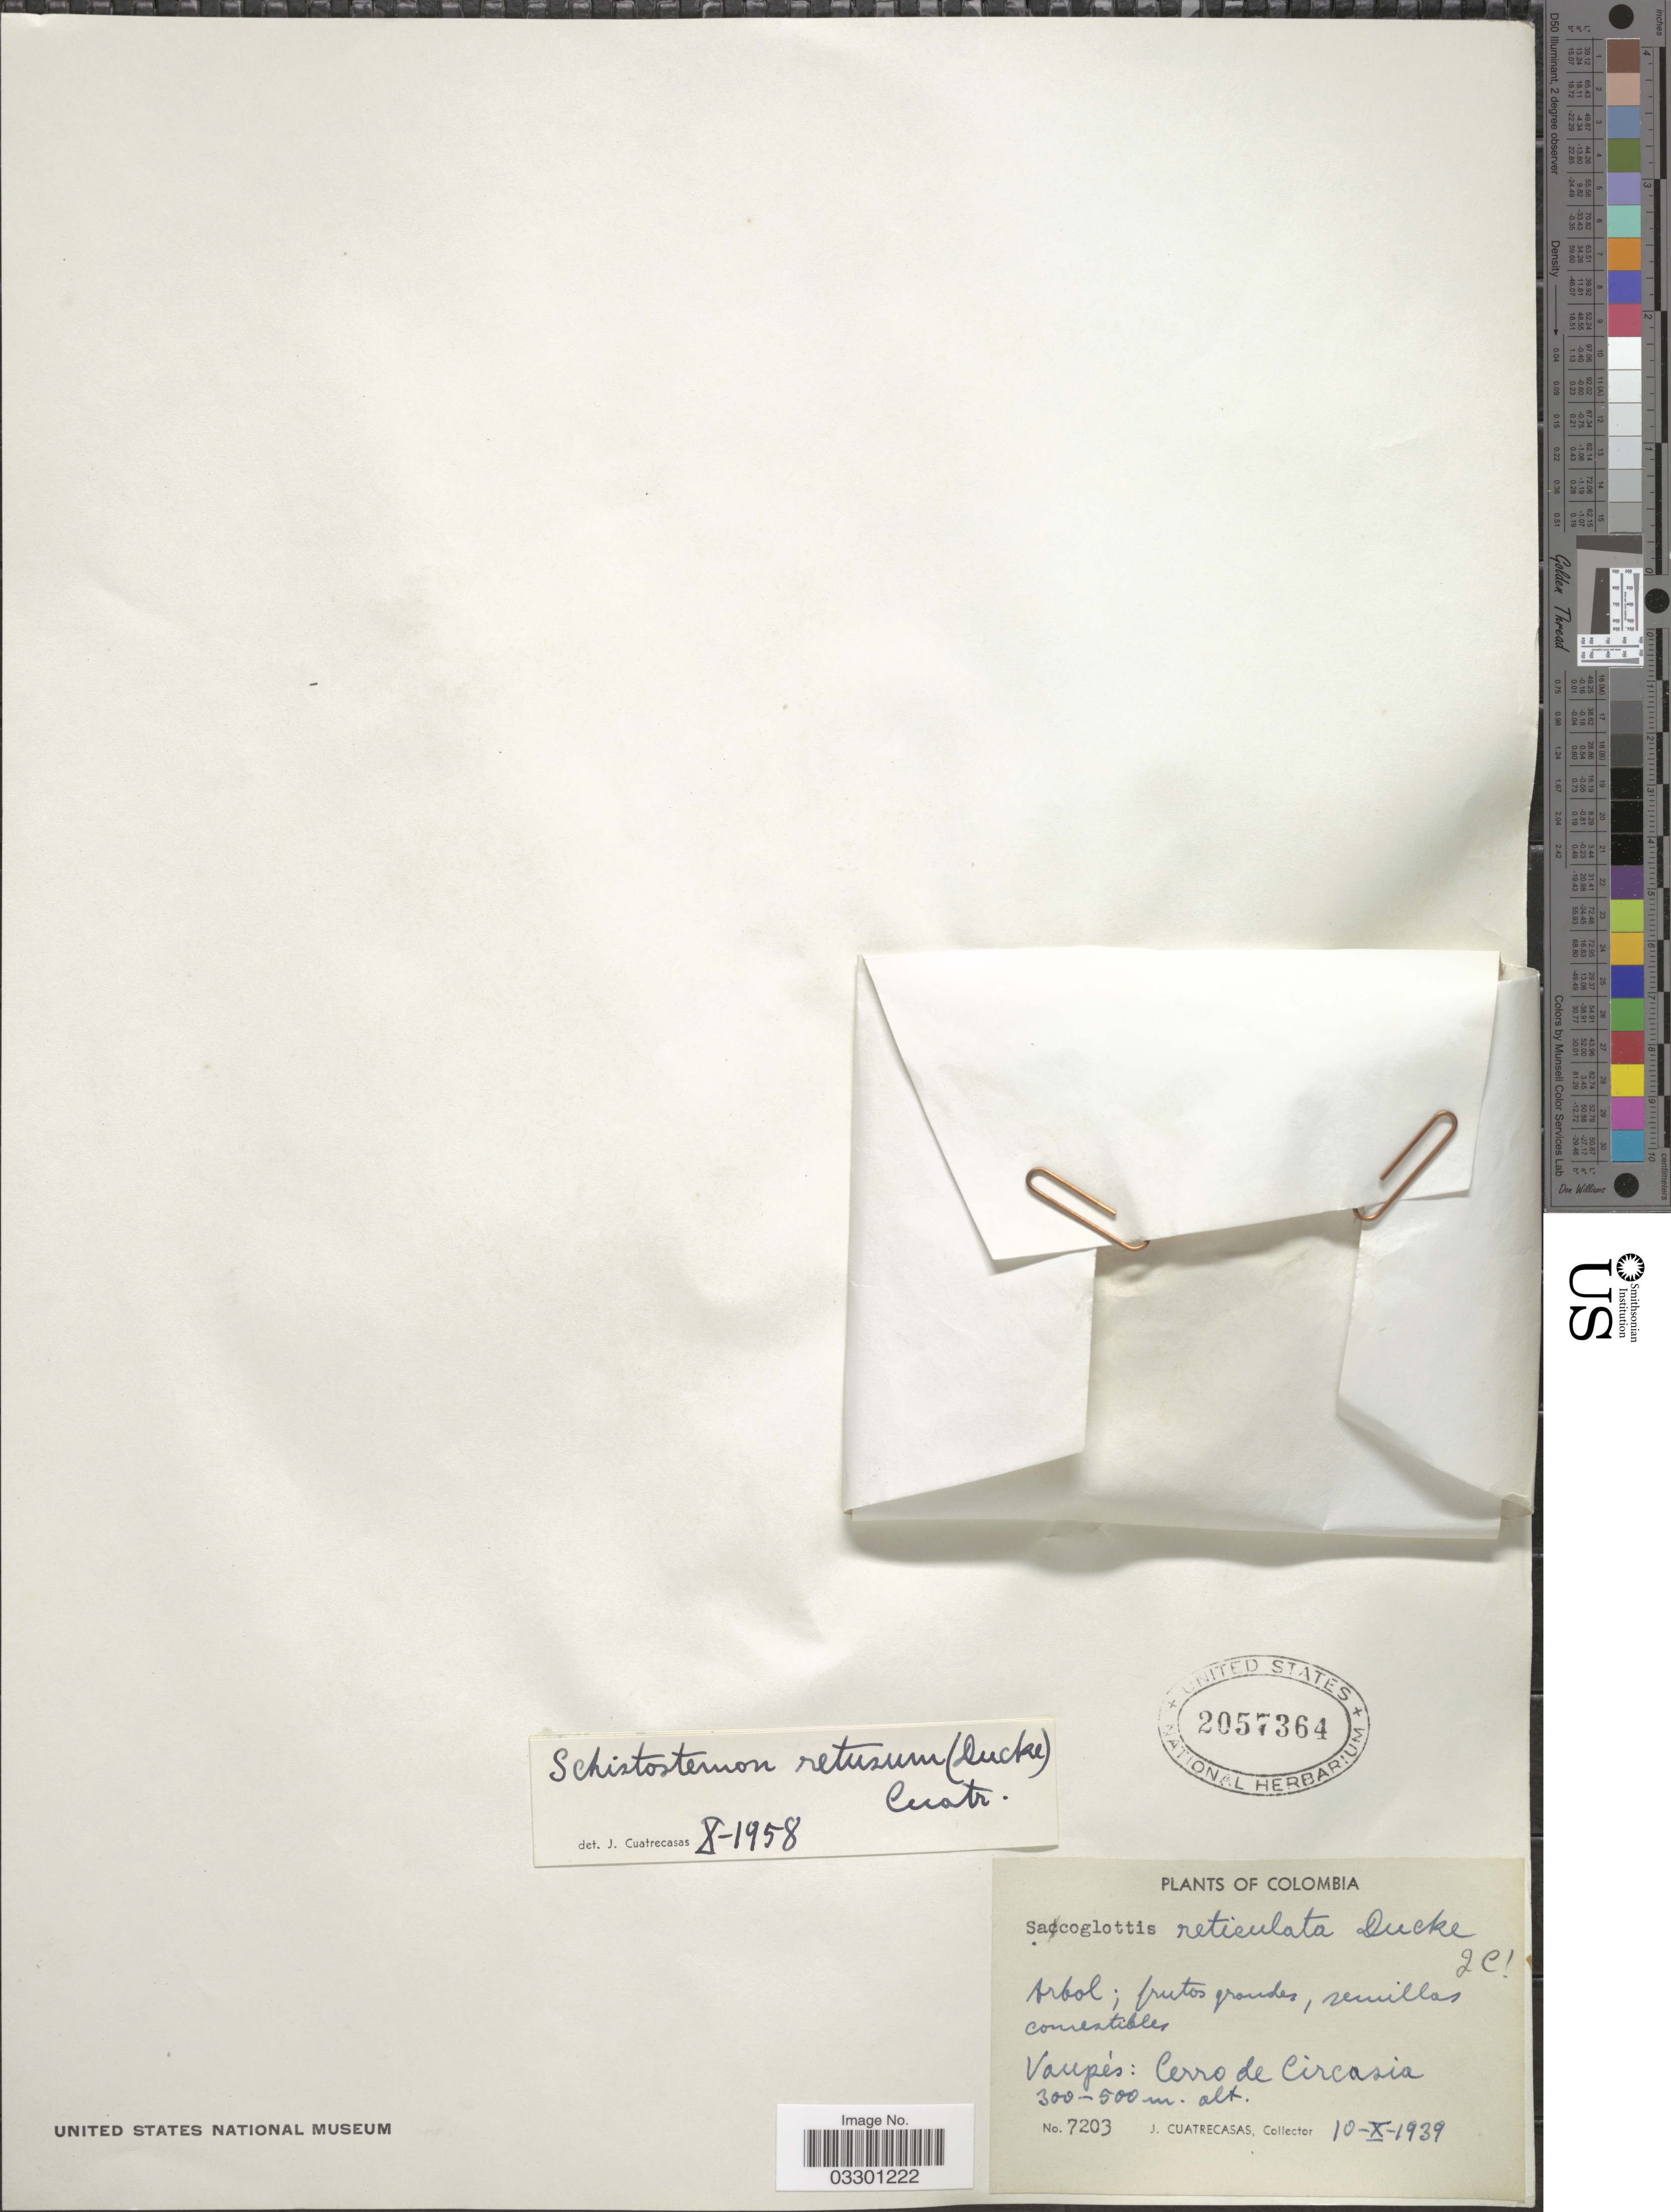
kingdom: Plantae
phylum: Tracheophyta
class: Magnoliopsida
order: Malpighiales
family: Humiriaceae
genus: Schistostemon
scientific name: Schistostemon retusus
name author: (Ducke) Cuatrec.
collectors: J. Cuatrecasas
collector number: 7203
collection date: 1939-10-10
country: Colombia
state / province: Vaupés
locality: Cerro de Circasia.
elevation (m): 300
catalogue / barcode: US 2057364